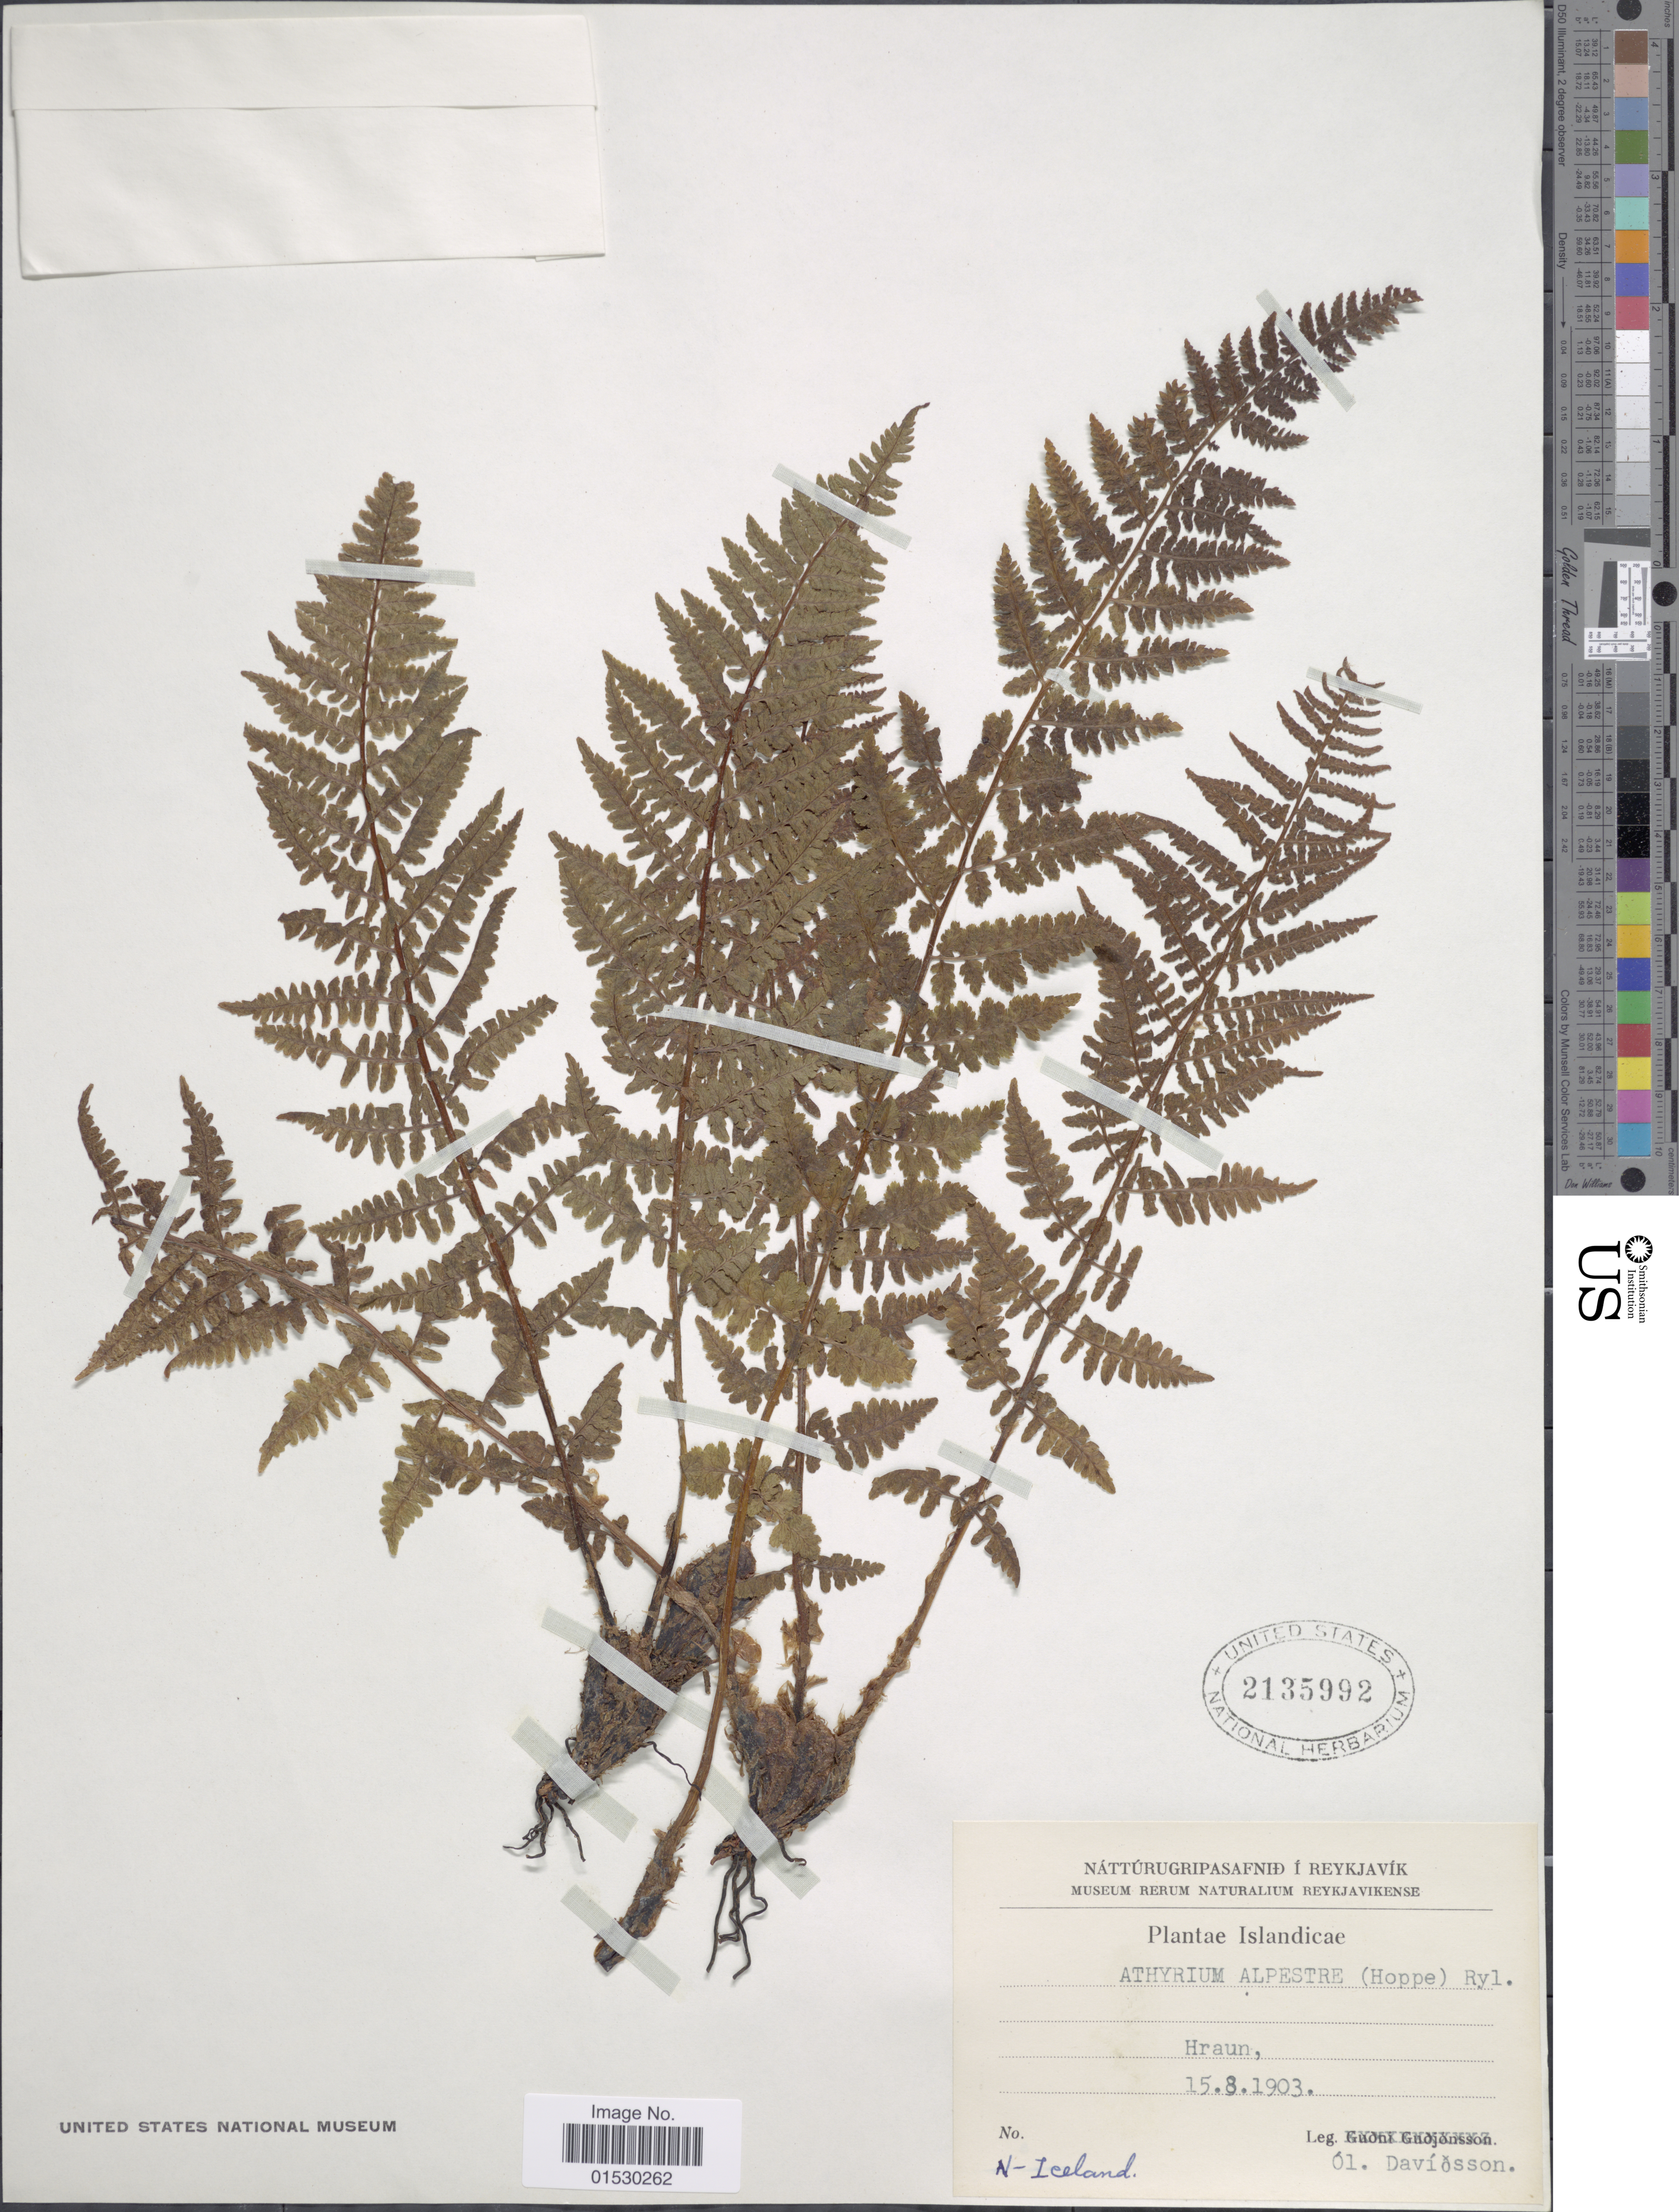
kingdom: Plantae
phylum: Tracheophyta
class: Polypodiopsida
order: Polypodiales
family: Athyriaceae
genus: Athyrium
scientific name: Athyrium alpestre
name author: (Hoppe) Rylands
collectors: O. Davidsson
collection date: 1903-08-15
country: Iceland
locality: Hraun, N - Iceland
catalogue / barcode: US 2135992